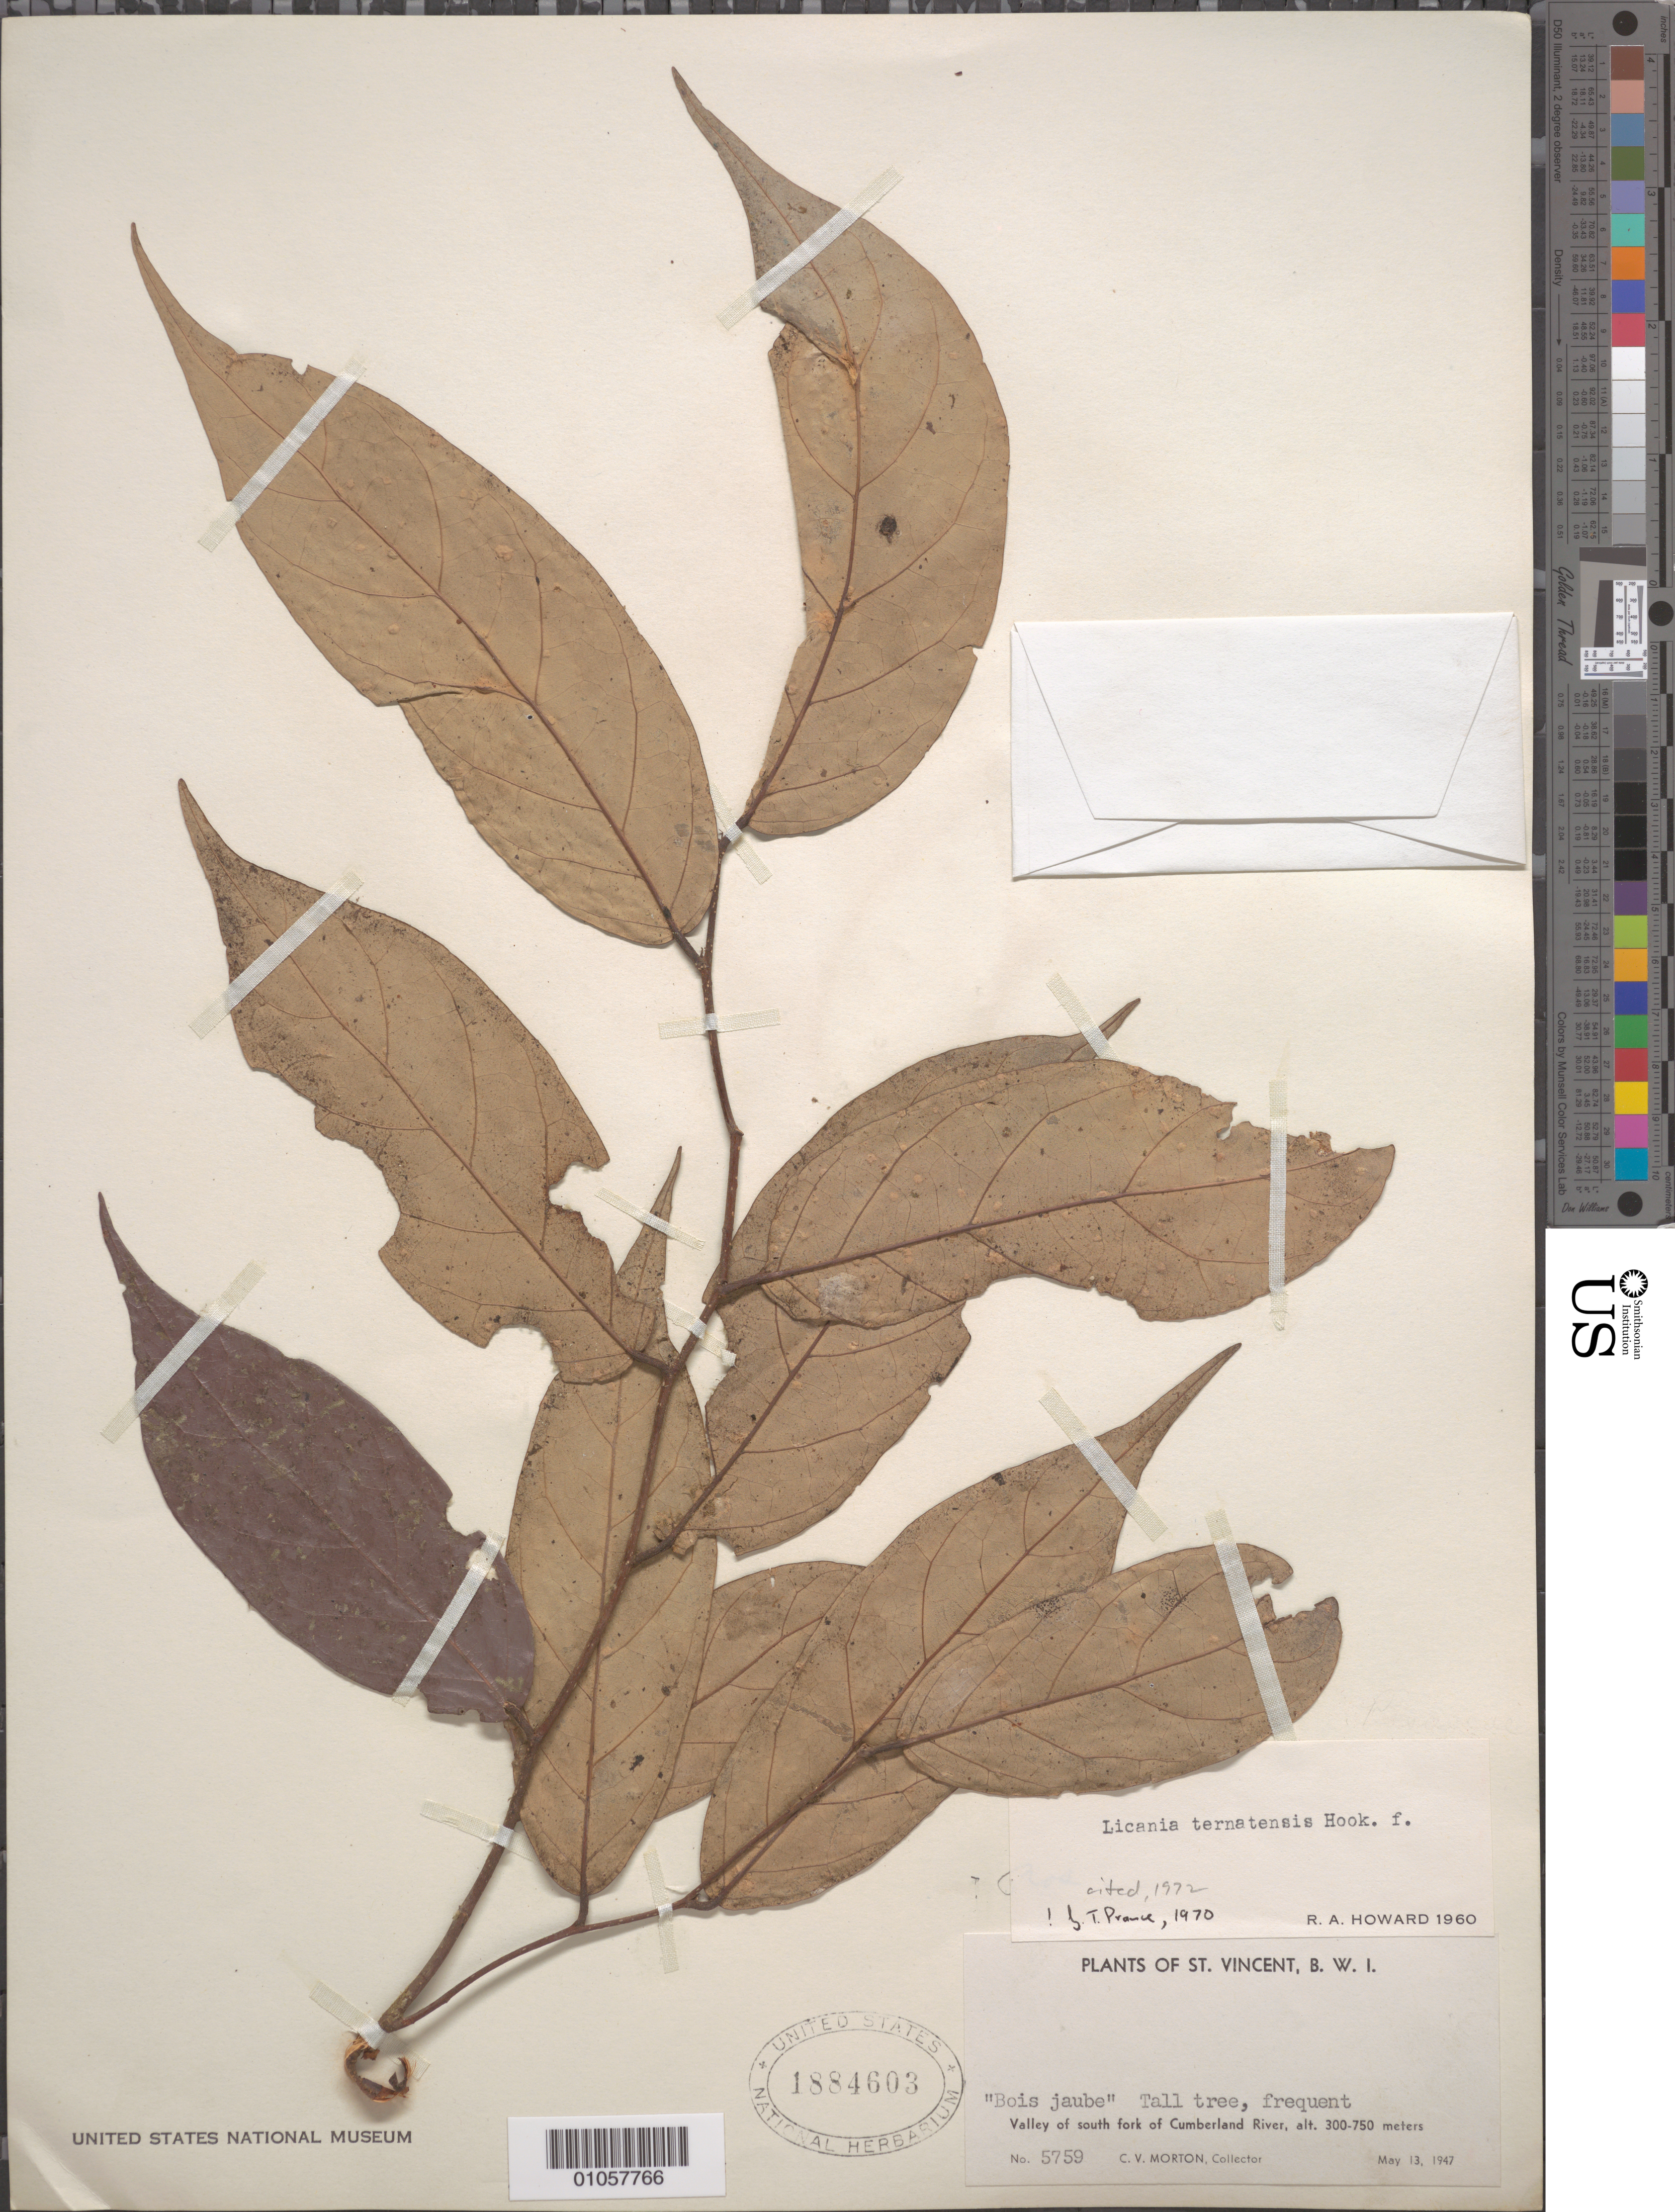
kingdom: Plantae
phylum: Tracheophyta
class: Magnoliopsida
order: Malpighiales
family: Chrysobalanaceae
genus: Licania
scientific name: Licania ternatensis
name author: Hook. f. ex Duss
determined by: Prance, G. T.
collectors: C. V. Morton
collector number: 5759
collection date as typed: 13 May 1947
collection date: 1947-05-13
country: St. Vincent - Grenadines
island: St. Vincent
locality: Cumberland River, valley of south fork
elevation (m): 300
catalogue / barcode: US 1884603